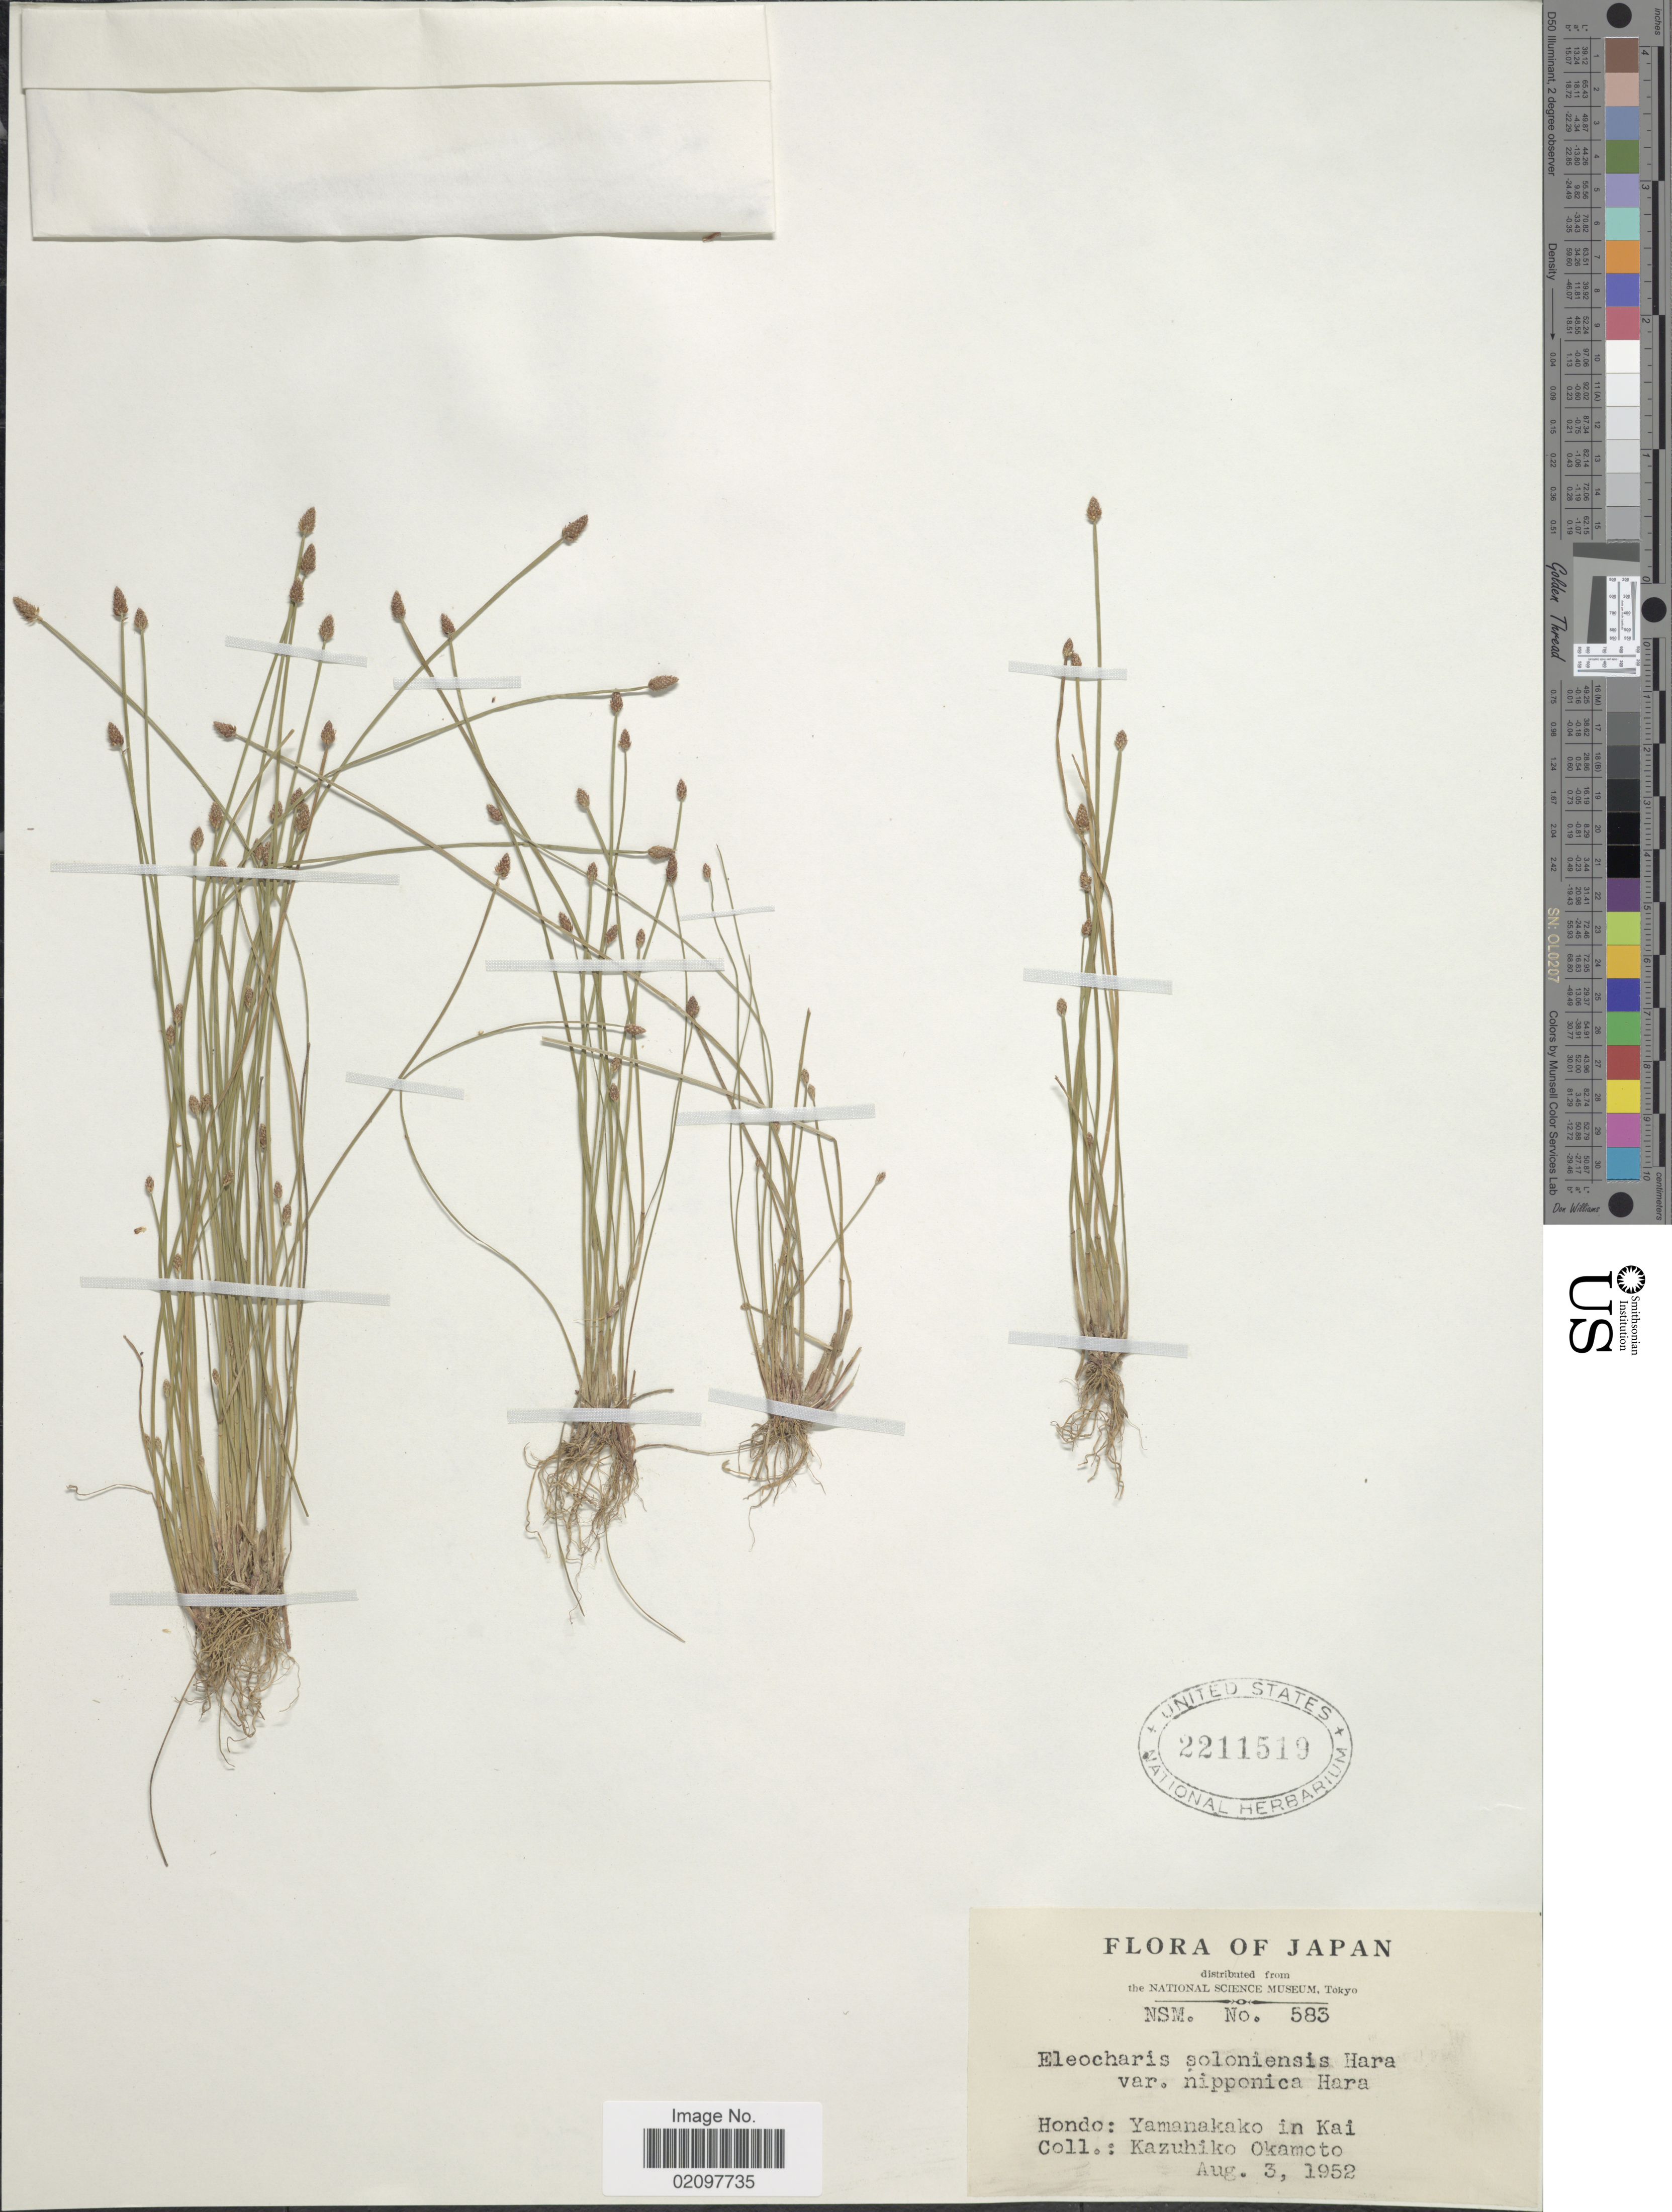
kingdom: Plantae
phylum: Tracheophyta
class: Liliopsida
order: Poales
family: Cyperaceae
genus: Eleocharis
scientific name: Eleocharis ovata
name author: (Roth) Roem. & Schult.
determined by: Strong, Mark T., (BOT), Smithsonian Institution - National Museum of Natural History (UNITED STATES)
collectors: K. Okamoto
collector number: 583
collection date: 1952-08-03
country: Japan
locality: Hondo: Yamanakako in Kai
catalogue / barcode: US 2211519